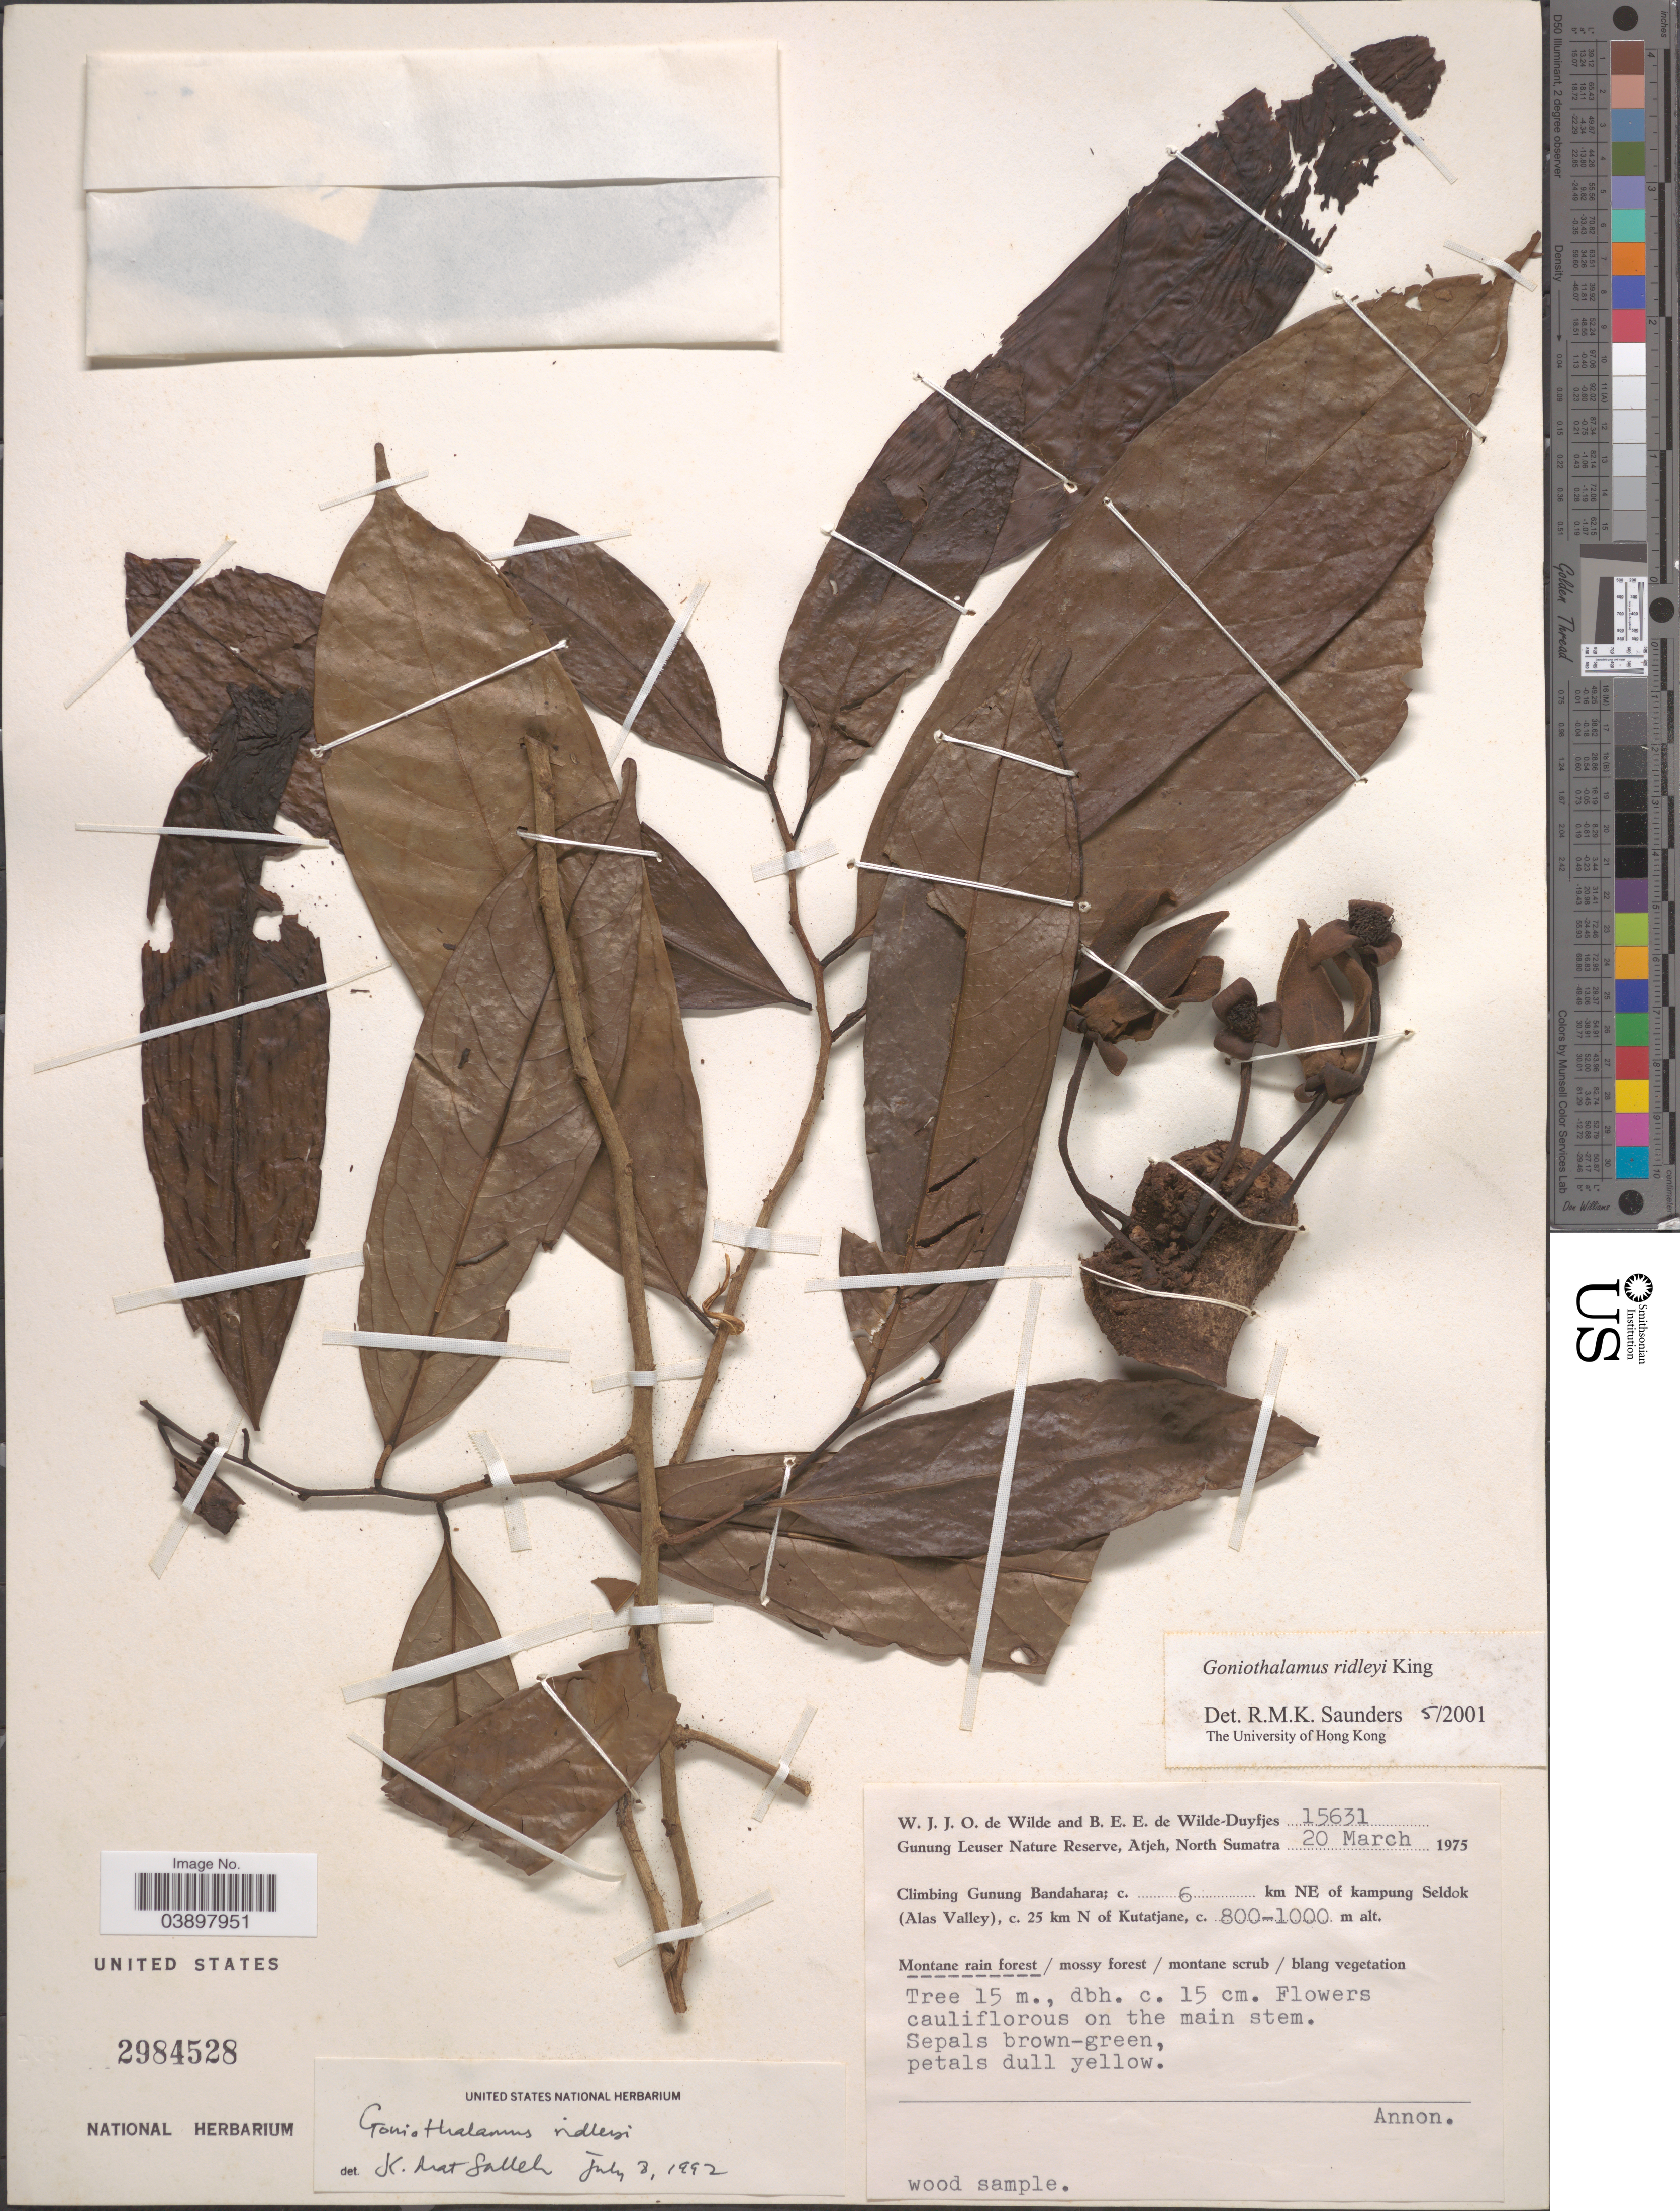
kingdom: Plantae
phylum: Tracheophyta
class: Magnoliopsida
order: Magnoliales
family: Annonaceae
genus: Goniothalamus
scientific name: Goniothalamus ridleyi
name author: R.M. King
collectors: W. J. de Wilde & B. E. de Wilde-Duyfjes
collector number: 15631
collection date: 1975-03-20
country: Indonesia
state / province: Sumatra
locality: Gunung Leuser Nature Reserve, Atjeh, North Sumatra. Climbing Gunung Bandahara; c. 6 km NE of kampung Seldok (Alas Valley), c. 25 km of Kutatjane.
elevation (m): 800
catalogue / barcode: US 2984528